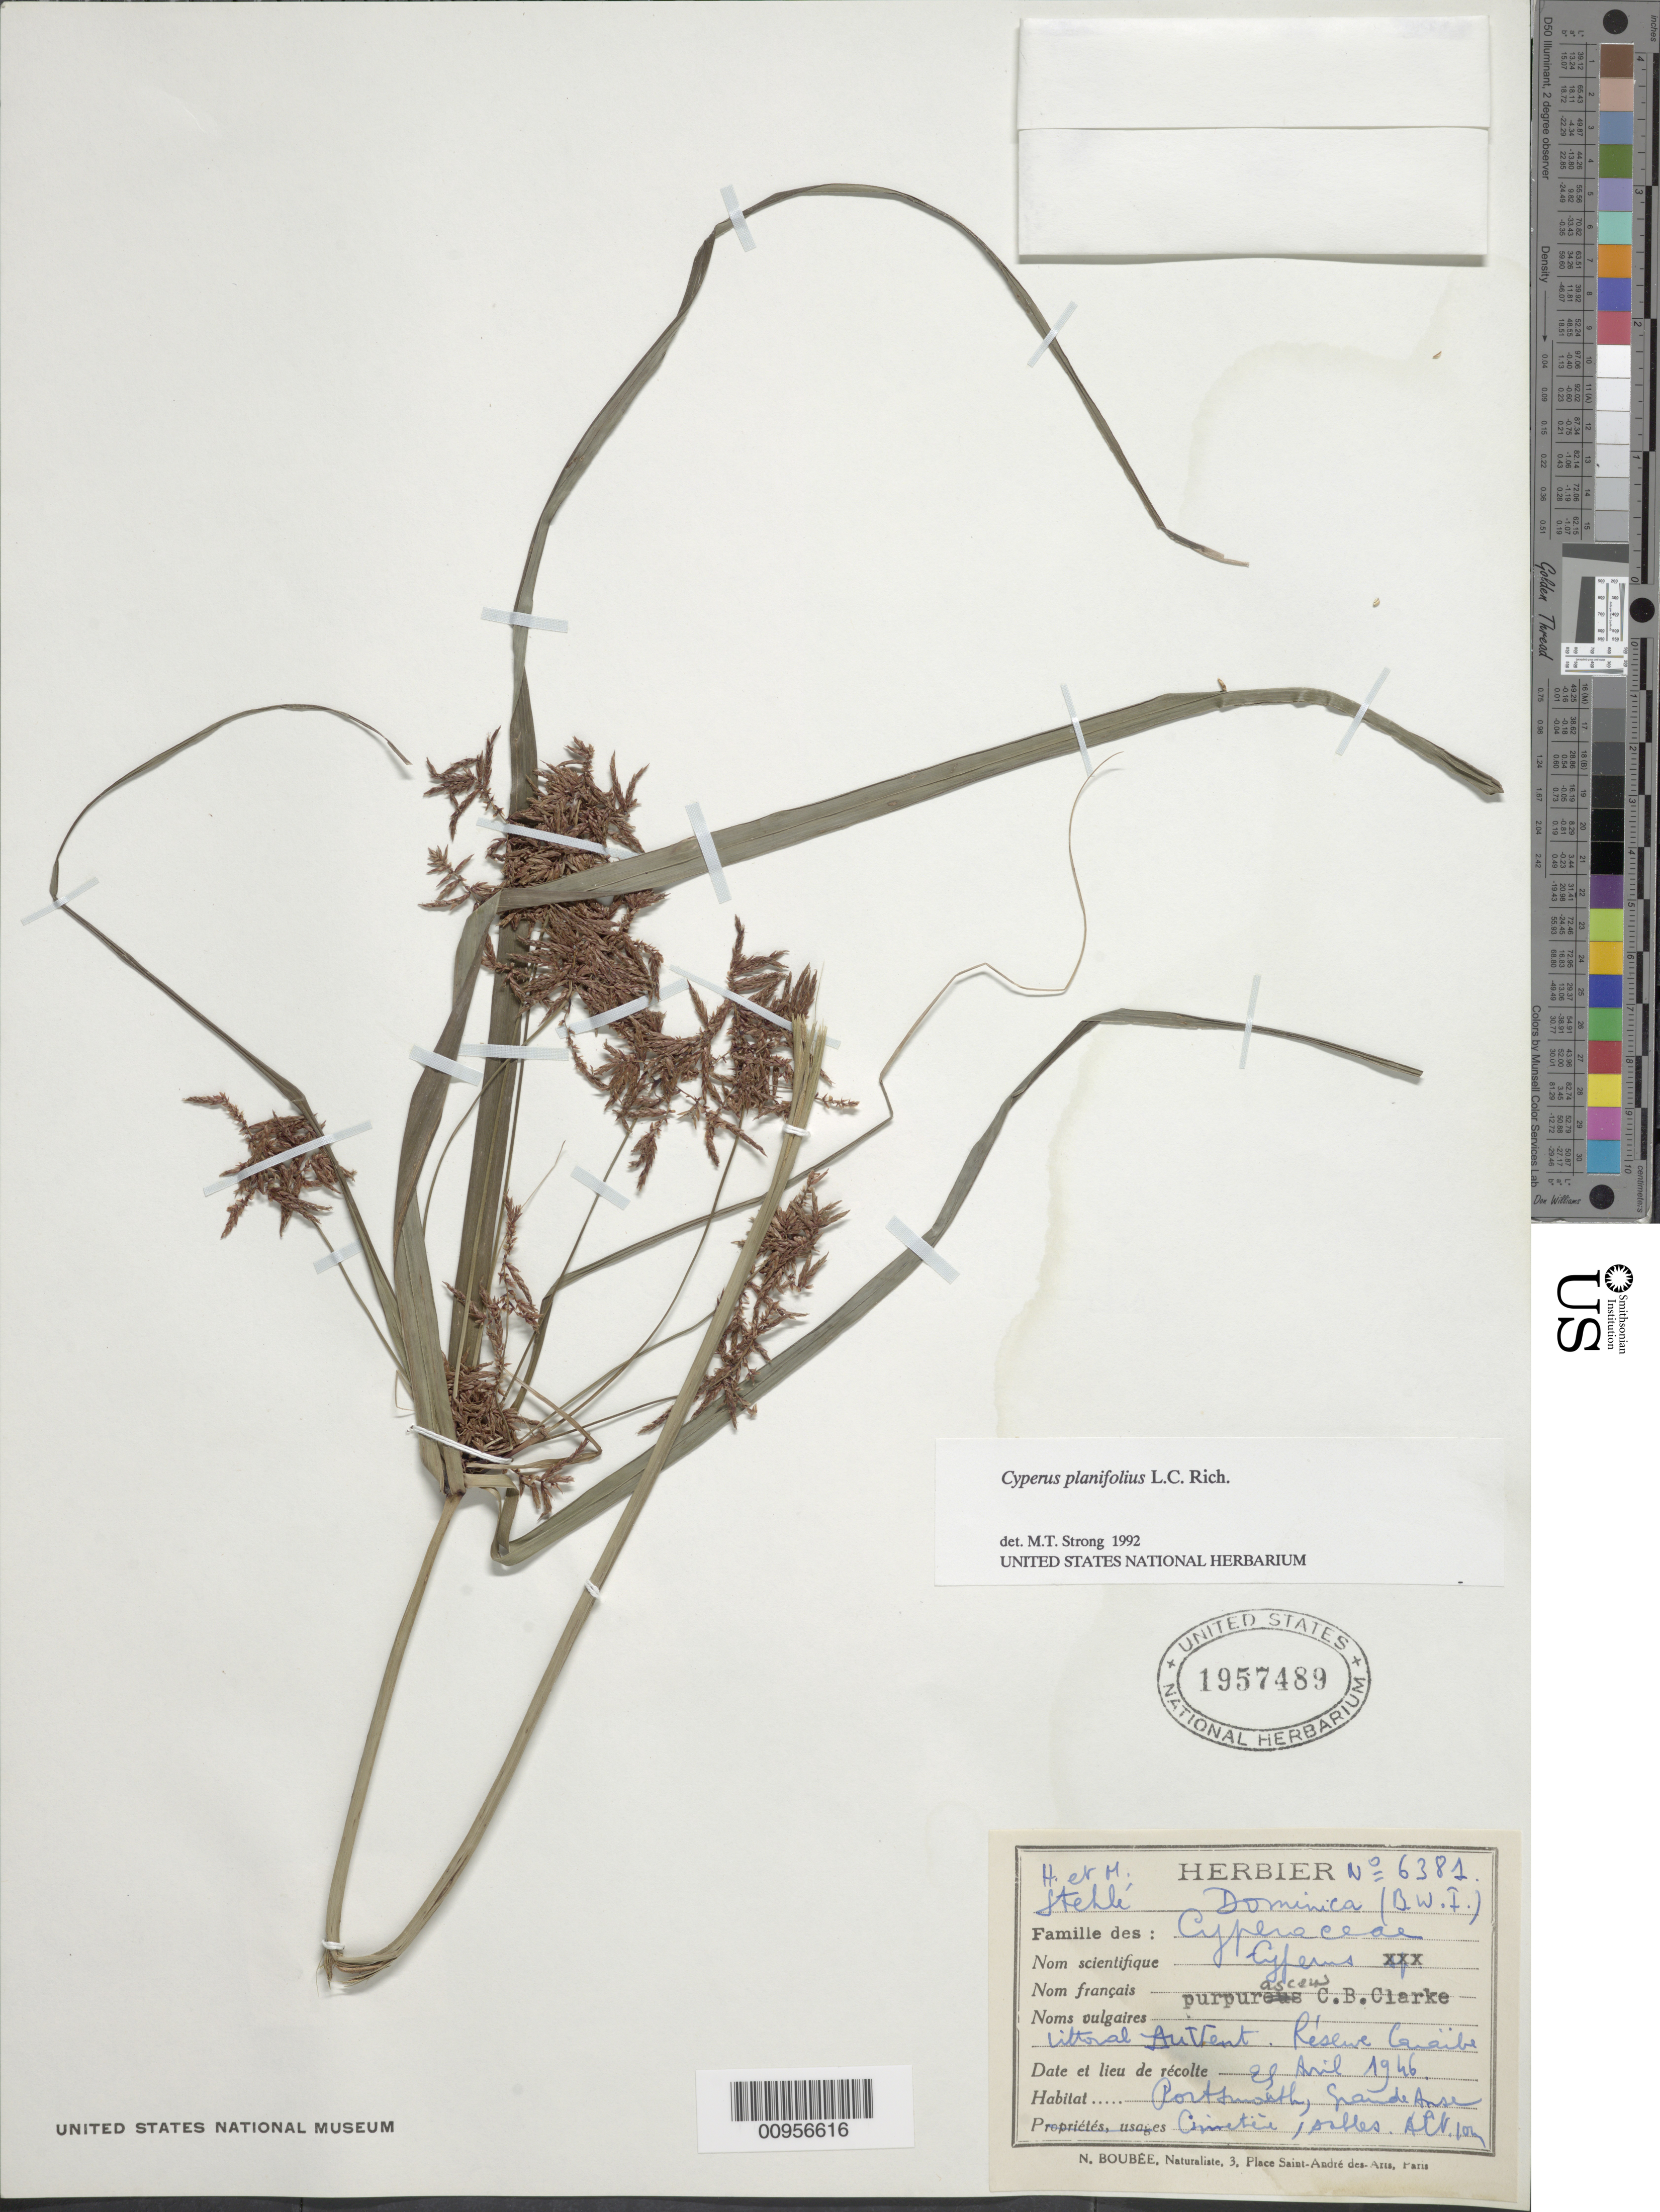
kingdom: Plantae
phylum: Tracheophyta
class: Liliopsida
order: Poales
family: Cyperaceae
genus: Cyperus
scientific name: Cyperus planifolius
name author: Rich.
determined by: Strong, M. T., (US), Smithsonian Institution - National Museum of Natural History (UNITED STATES)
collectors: H. Stehlé & M. Stehlé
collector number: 6381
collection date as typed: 25 Apr 1946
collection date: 1946-04-25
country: Dominica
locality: littoral Au Vert, Reserve Caraibe, Portsmouth, Grande Anse, "cemetière"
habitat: Sables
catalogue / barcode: US 1957489